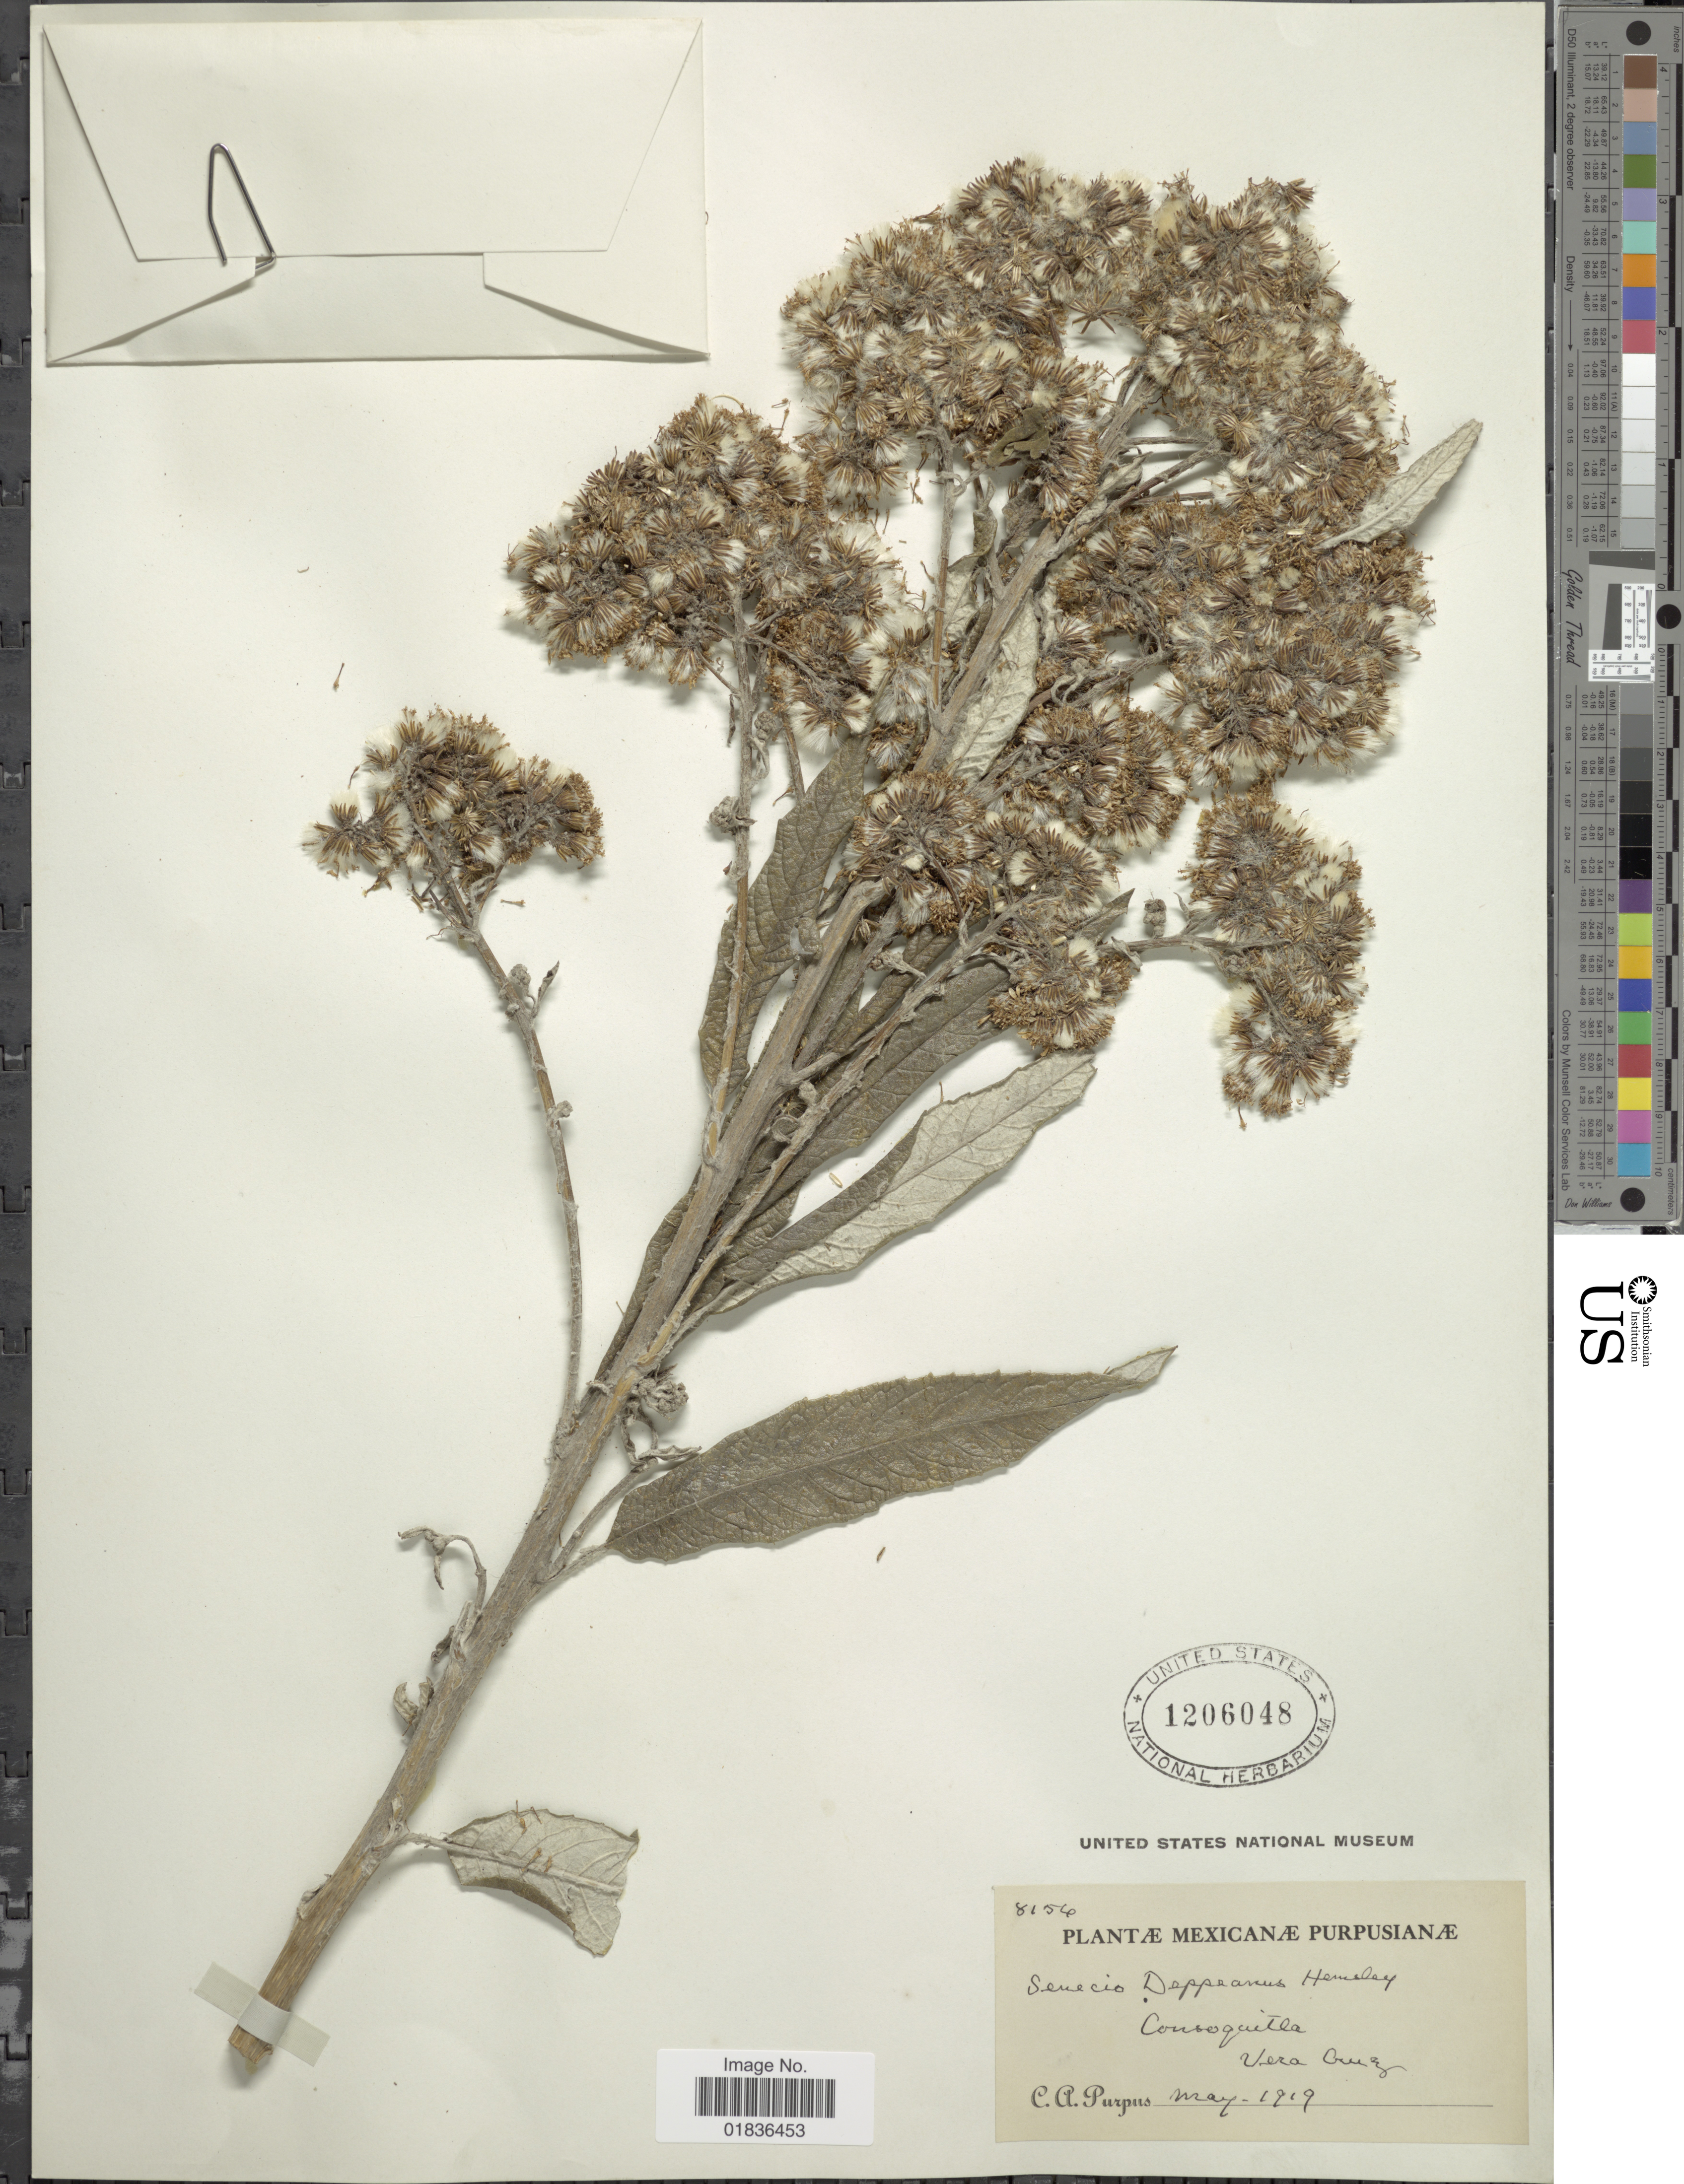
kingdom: Plantae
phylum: Tracheophyta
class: Magnoliopsida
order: Asterales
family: Asteraceae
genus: Senecio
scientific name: Senecio deppeanus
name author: Hemsl.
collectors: C. A. Purpus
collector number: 8451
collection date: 1919-05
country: Mexico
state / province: Veracruz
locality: Consoquitla, Vera Cruz.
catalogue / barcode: US 1206048